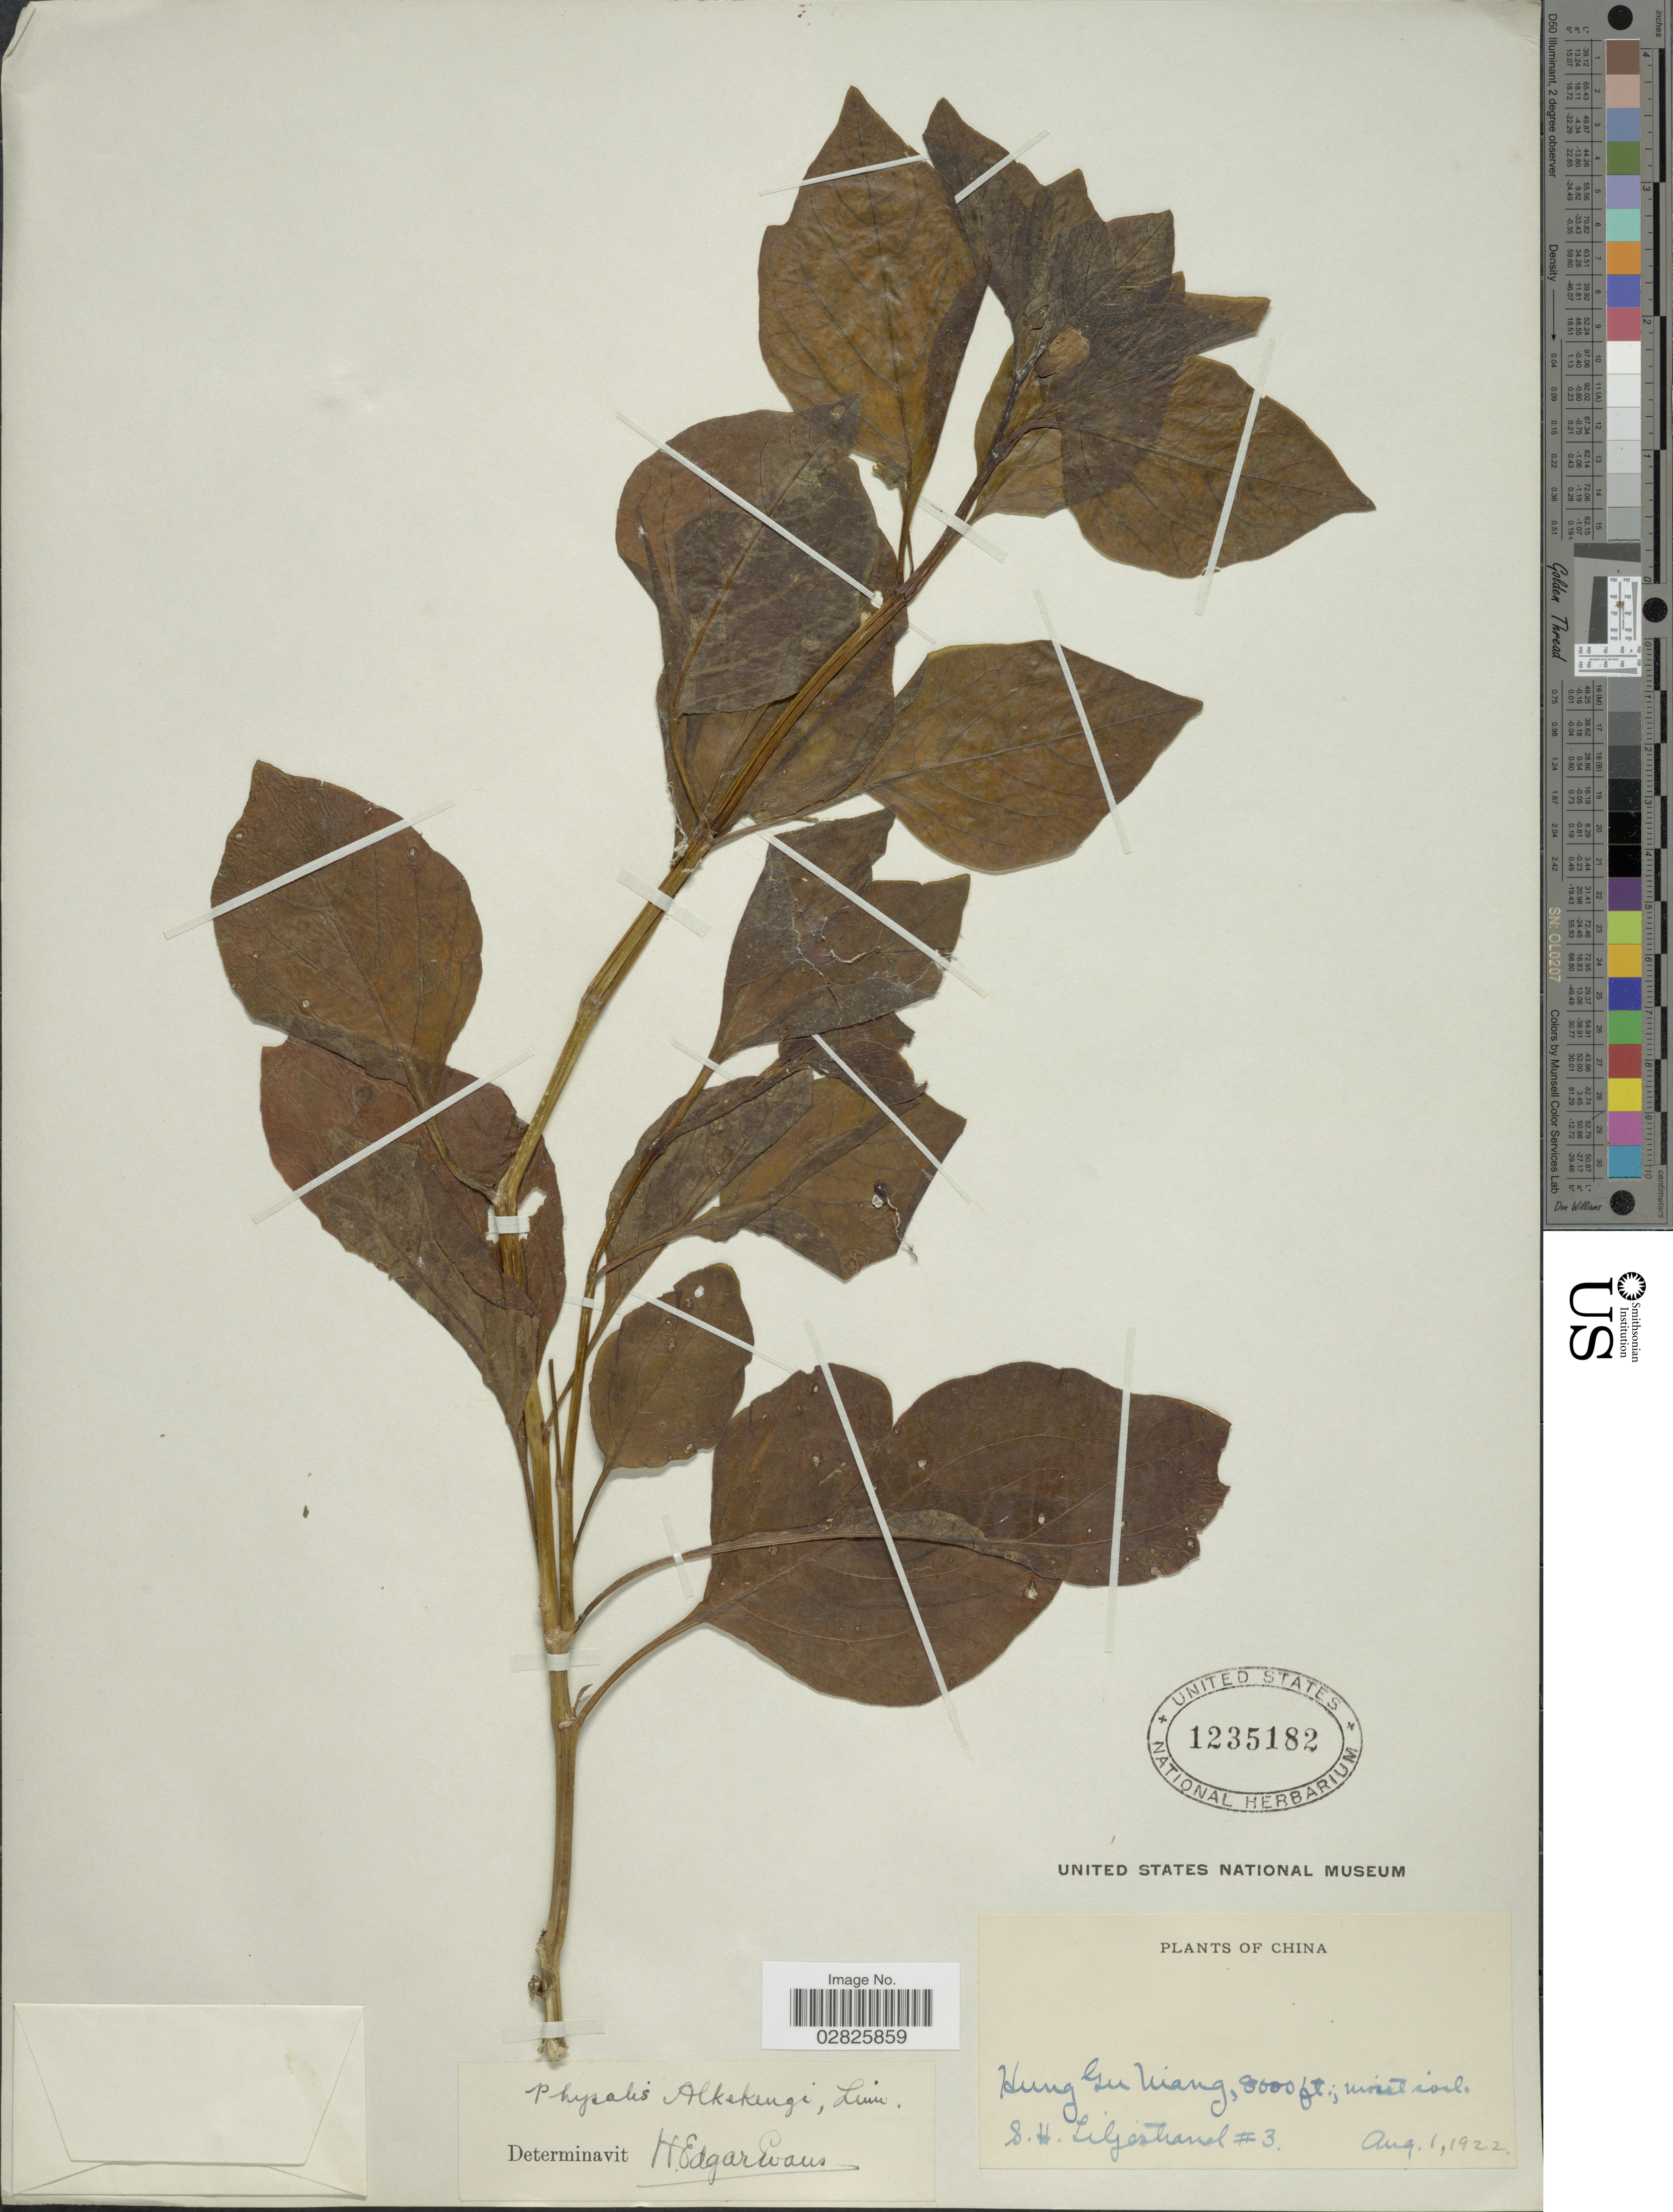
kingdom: Plantae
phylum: Tracheophyta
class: Magnoliopsida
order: Solanales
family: Solanaceae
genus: Physalis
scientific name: Physalis alkekengi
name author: L.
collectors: S. Liljestrand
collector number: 3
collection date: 1922-08-01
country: China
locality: Hung Gu Niang.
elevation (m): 2438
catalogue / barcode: US 1235182